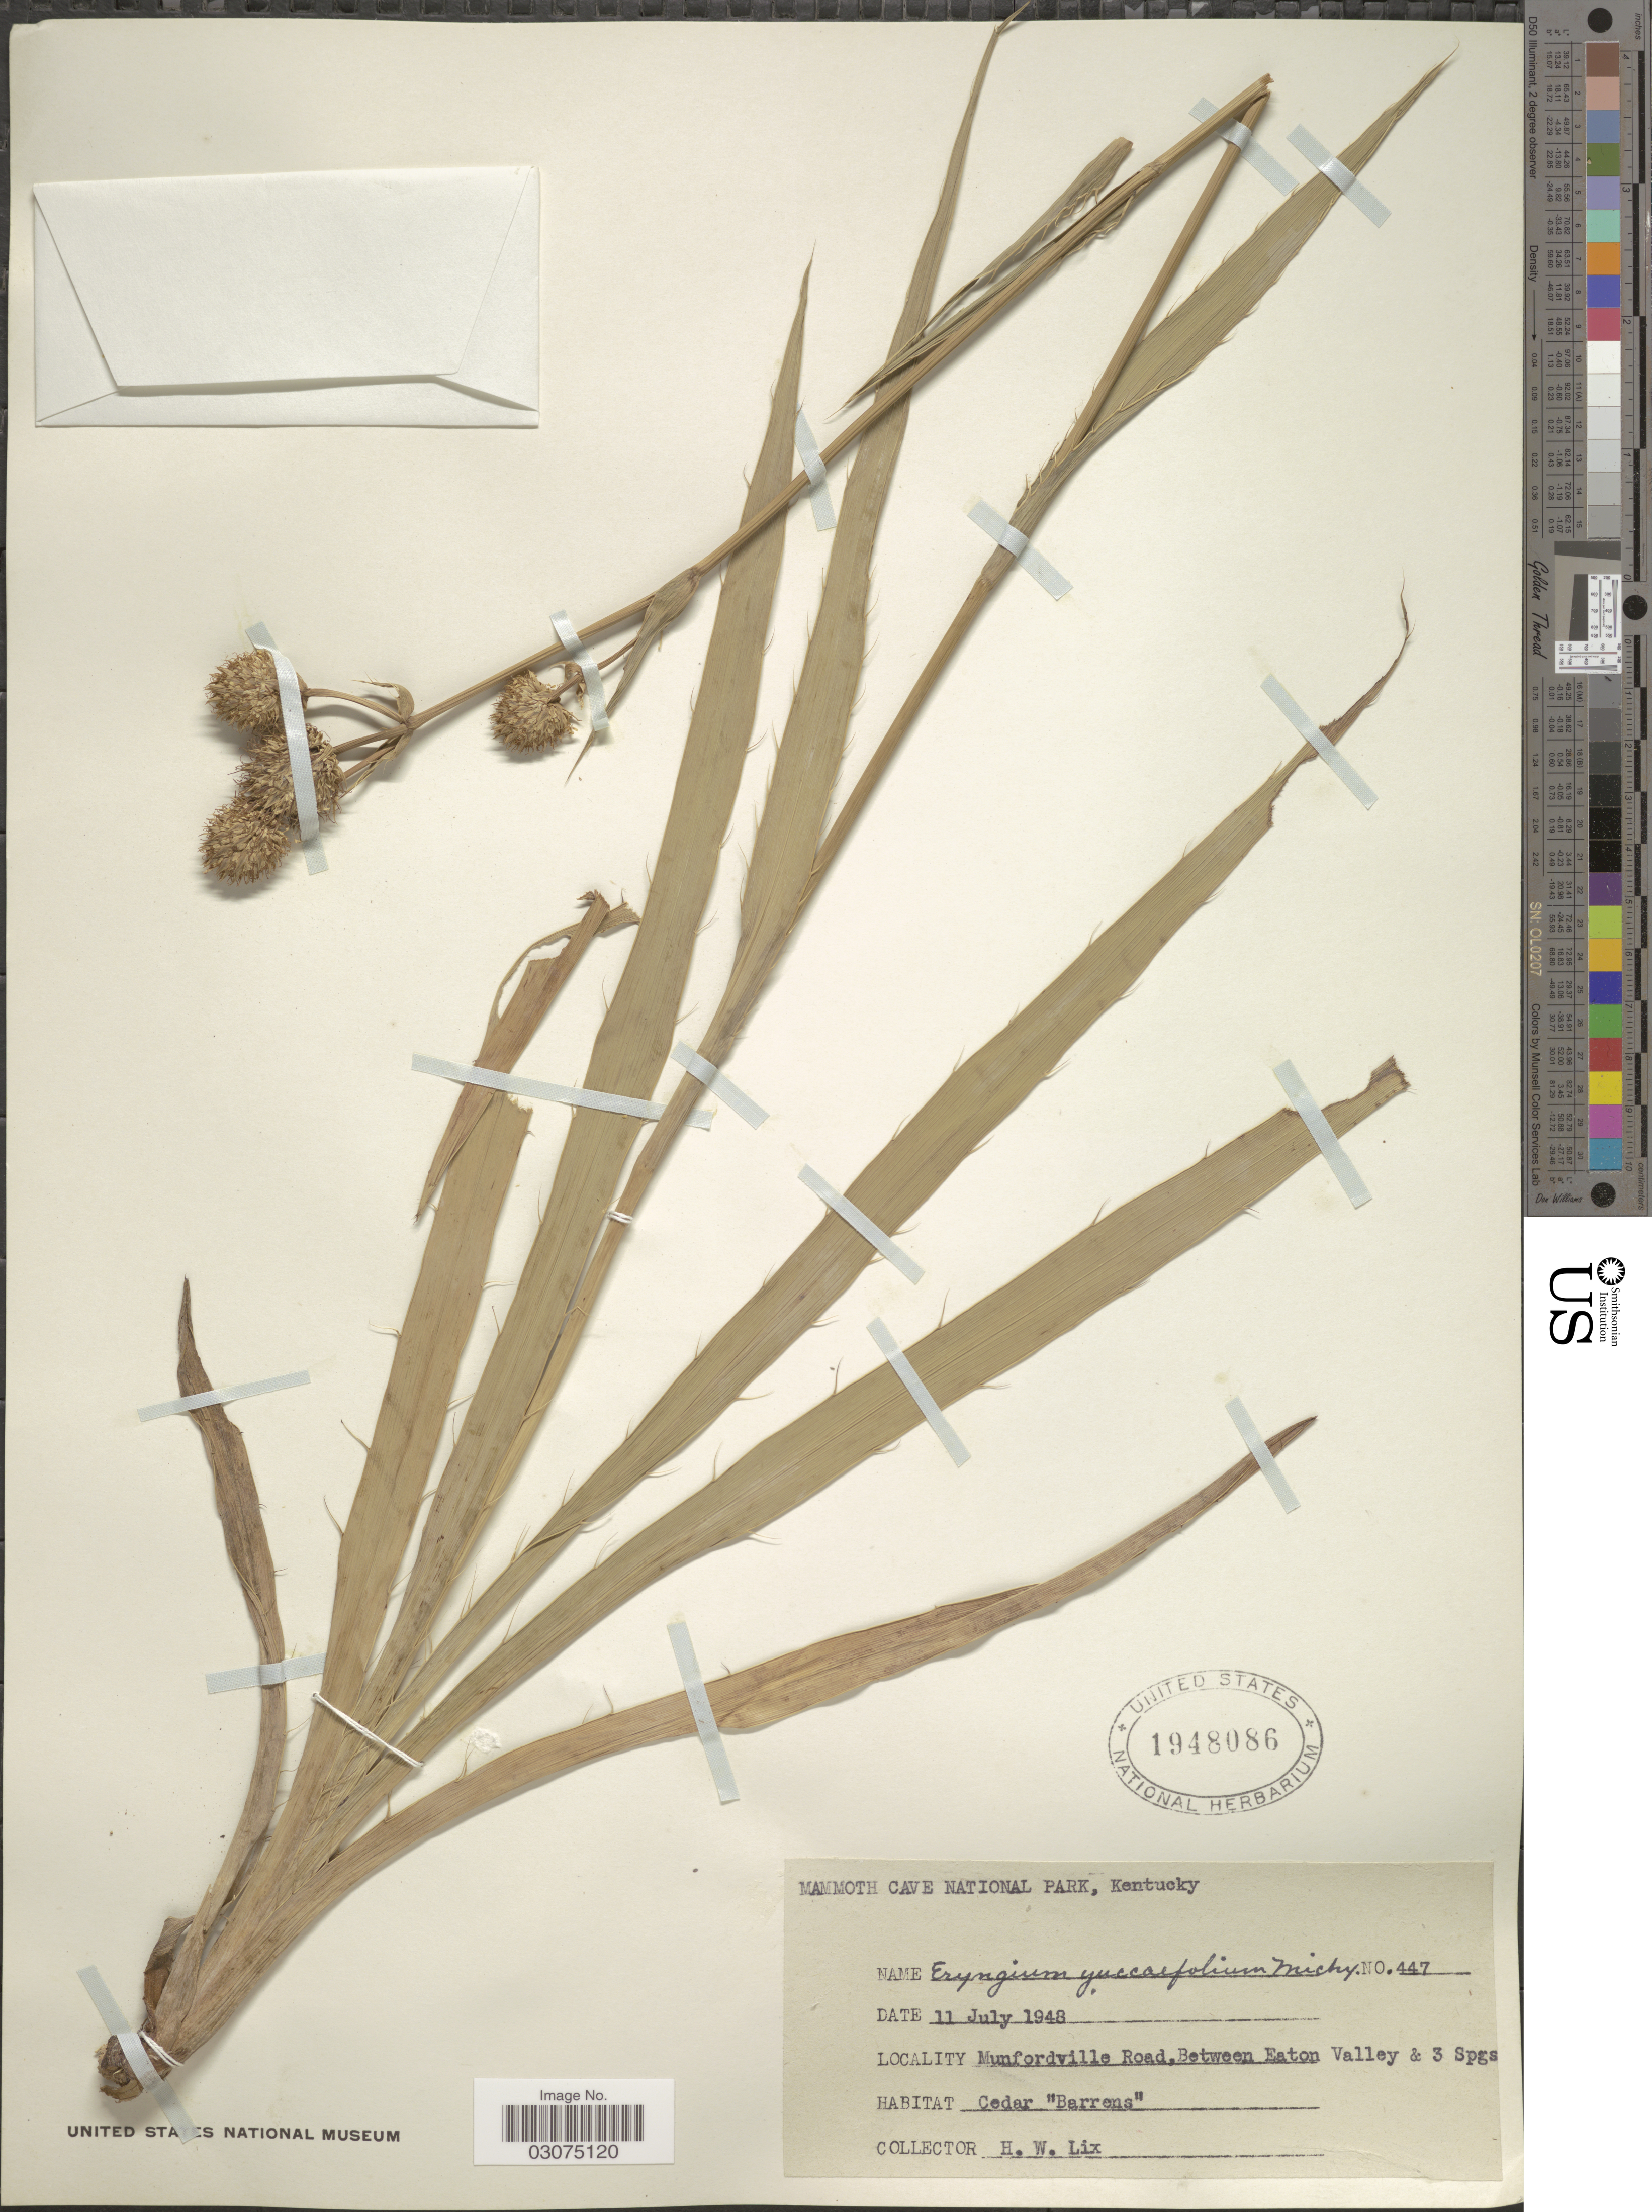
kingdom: Plantae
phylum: Tracheophyta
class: Magnoliopsida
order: Apiales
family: Apiaceae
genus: Eryngium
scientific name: Eryngium yuccifolium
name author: Michx.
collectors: H. W. Lix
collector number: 447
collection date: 1948-07-11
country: United States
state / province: Kentucky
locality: Mammoth Cave National Park. Munfordville Road, Between Eaton Valley & 3 Spgs.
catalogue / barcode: US 1948086